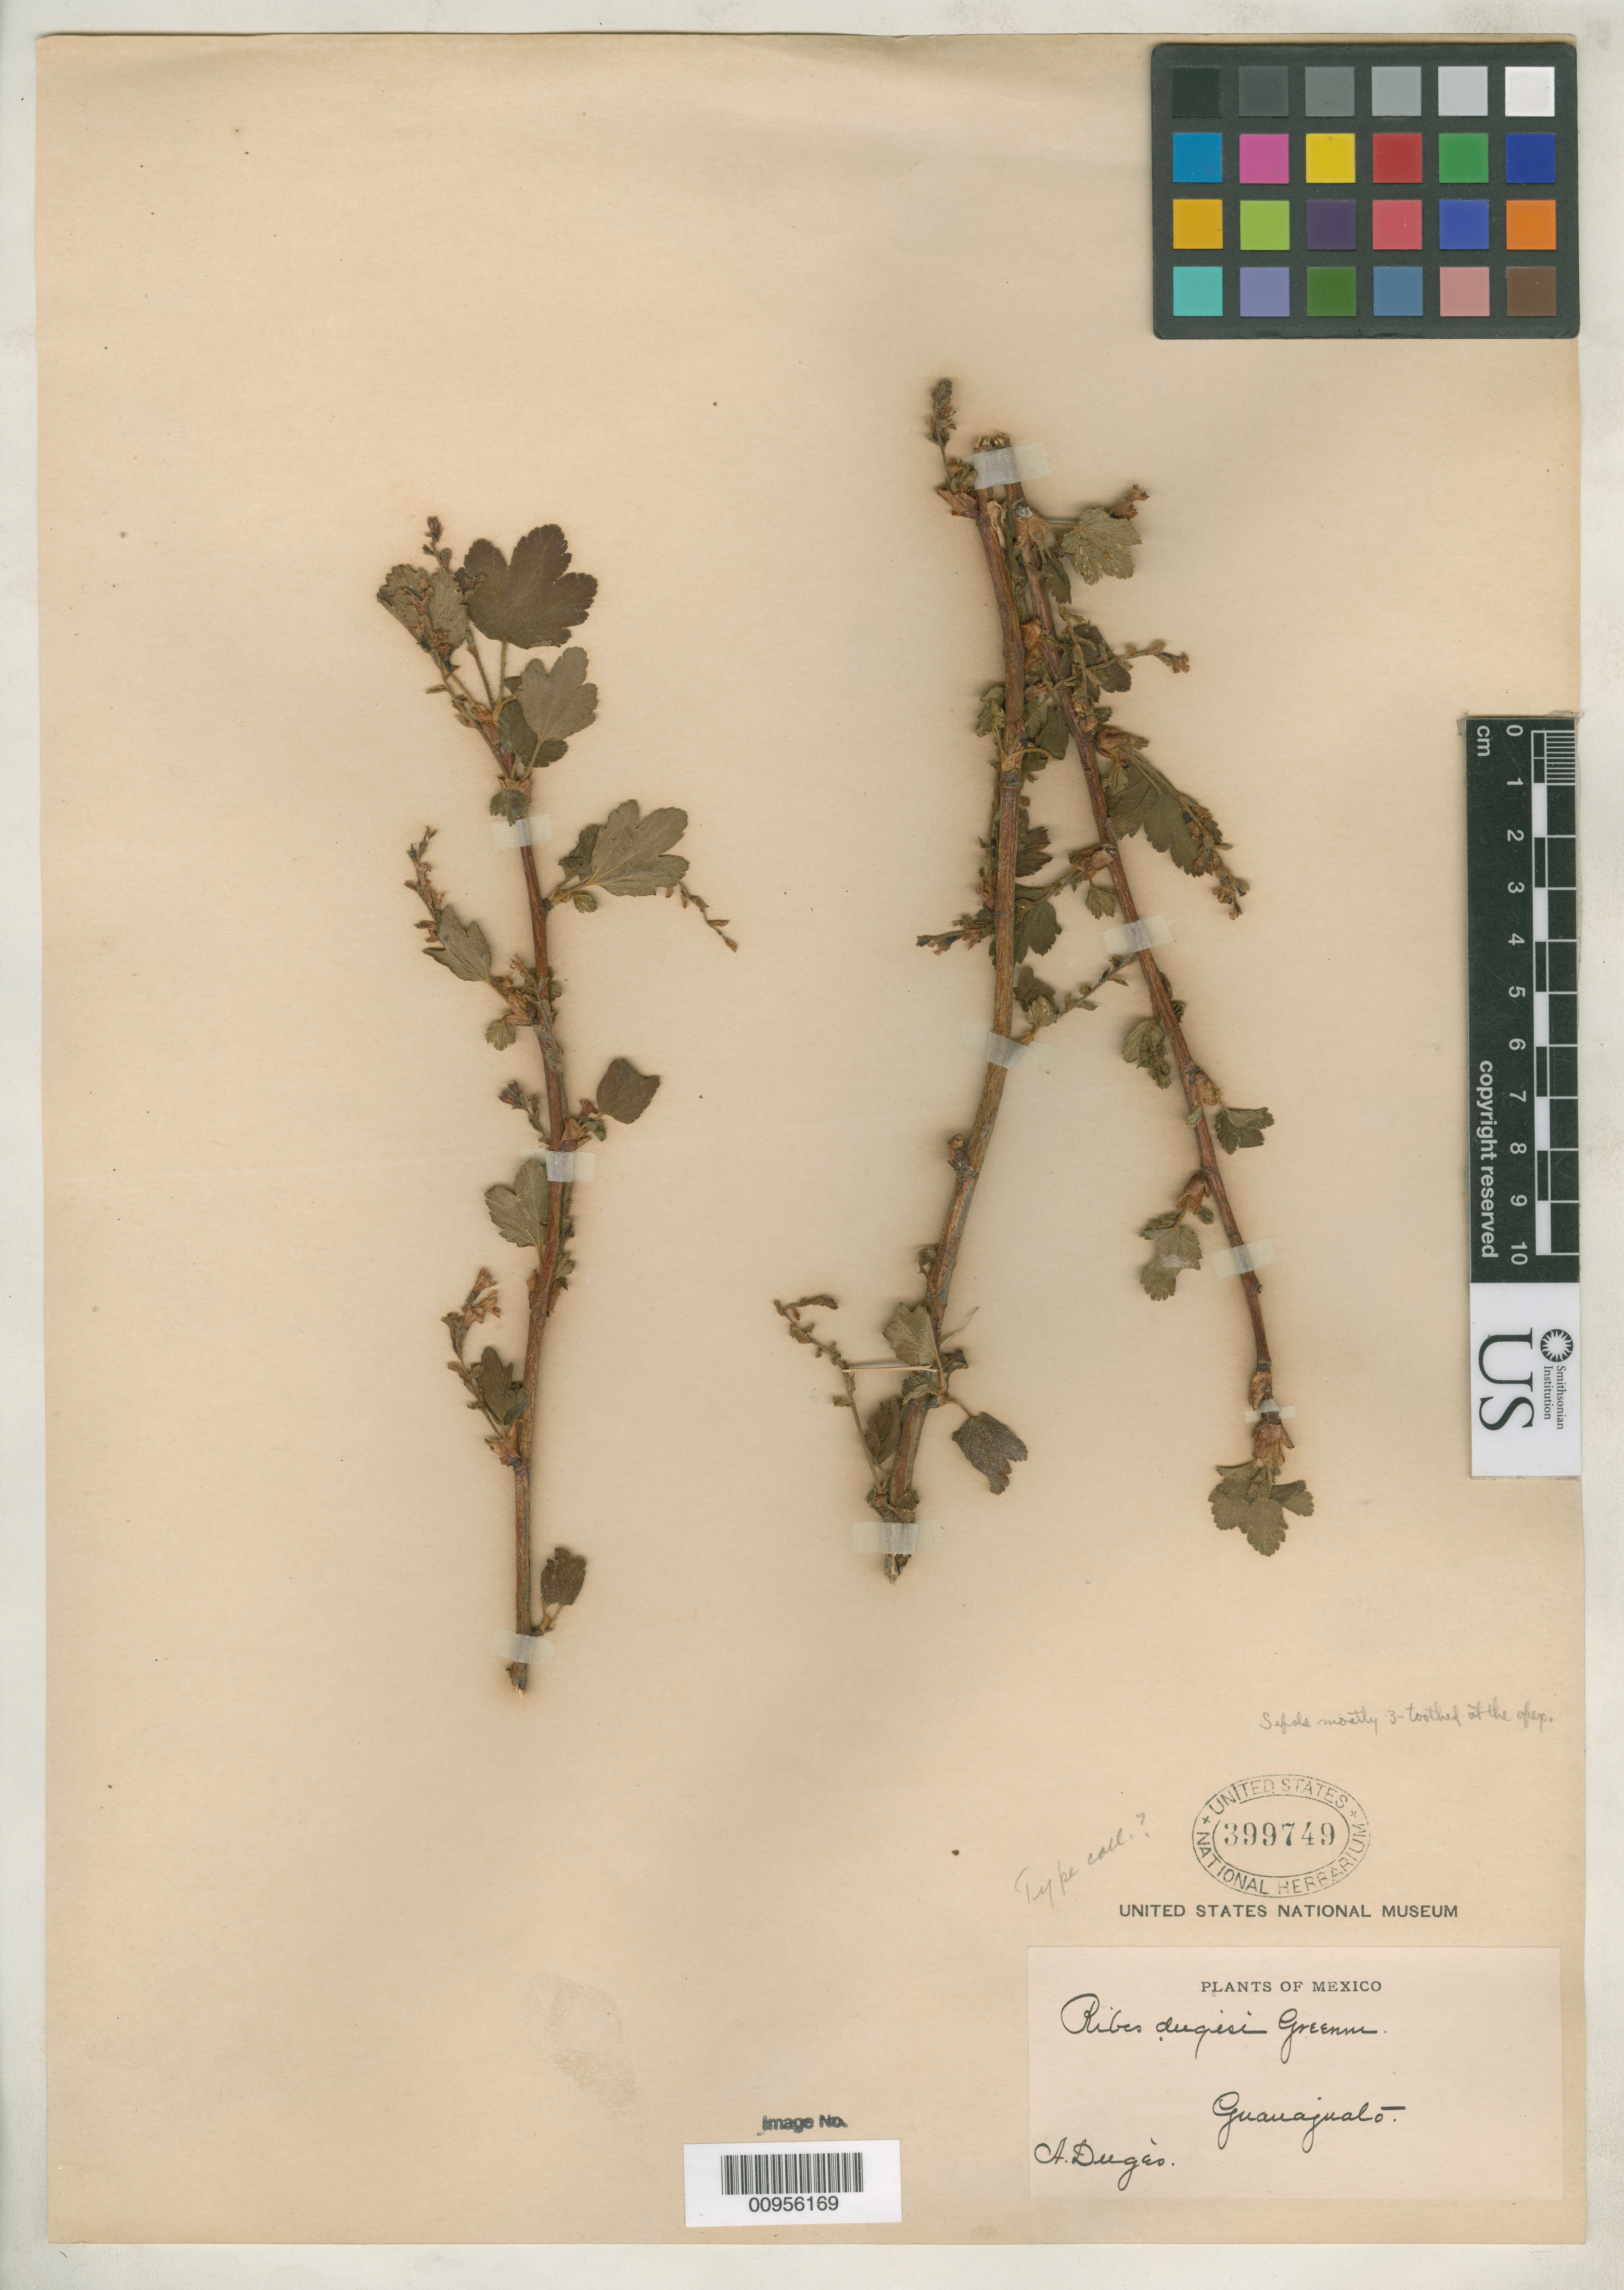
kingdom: Plantae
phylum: Tracheophyta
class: Magnoliopsida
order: Saxifragales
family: Grossulariaceae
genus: Ribes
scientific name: Ribes dugesii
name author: Greenm.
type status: Possible Syntype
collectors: A. Dugès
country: Mexico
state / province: Guanajuato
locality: Guanajuato.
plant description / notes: Protologue cites type collection(s) as Dugès 352a, collected March 1901 and 1902.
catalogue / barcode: US 399749